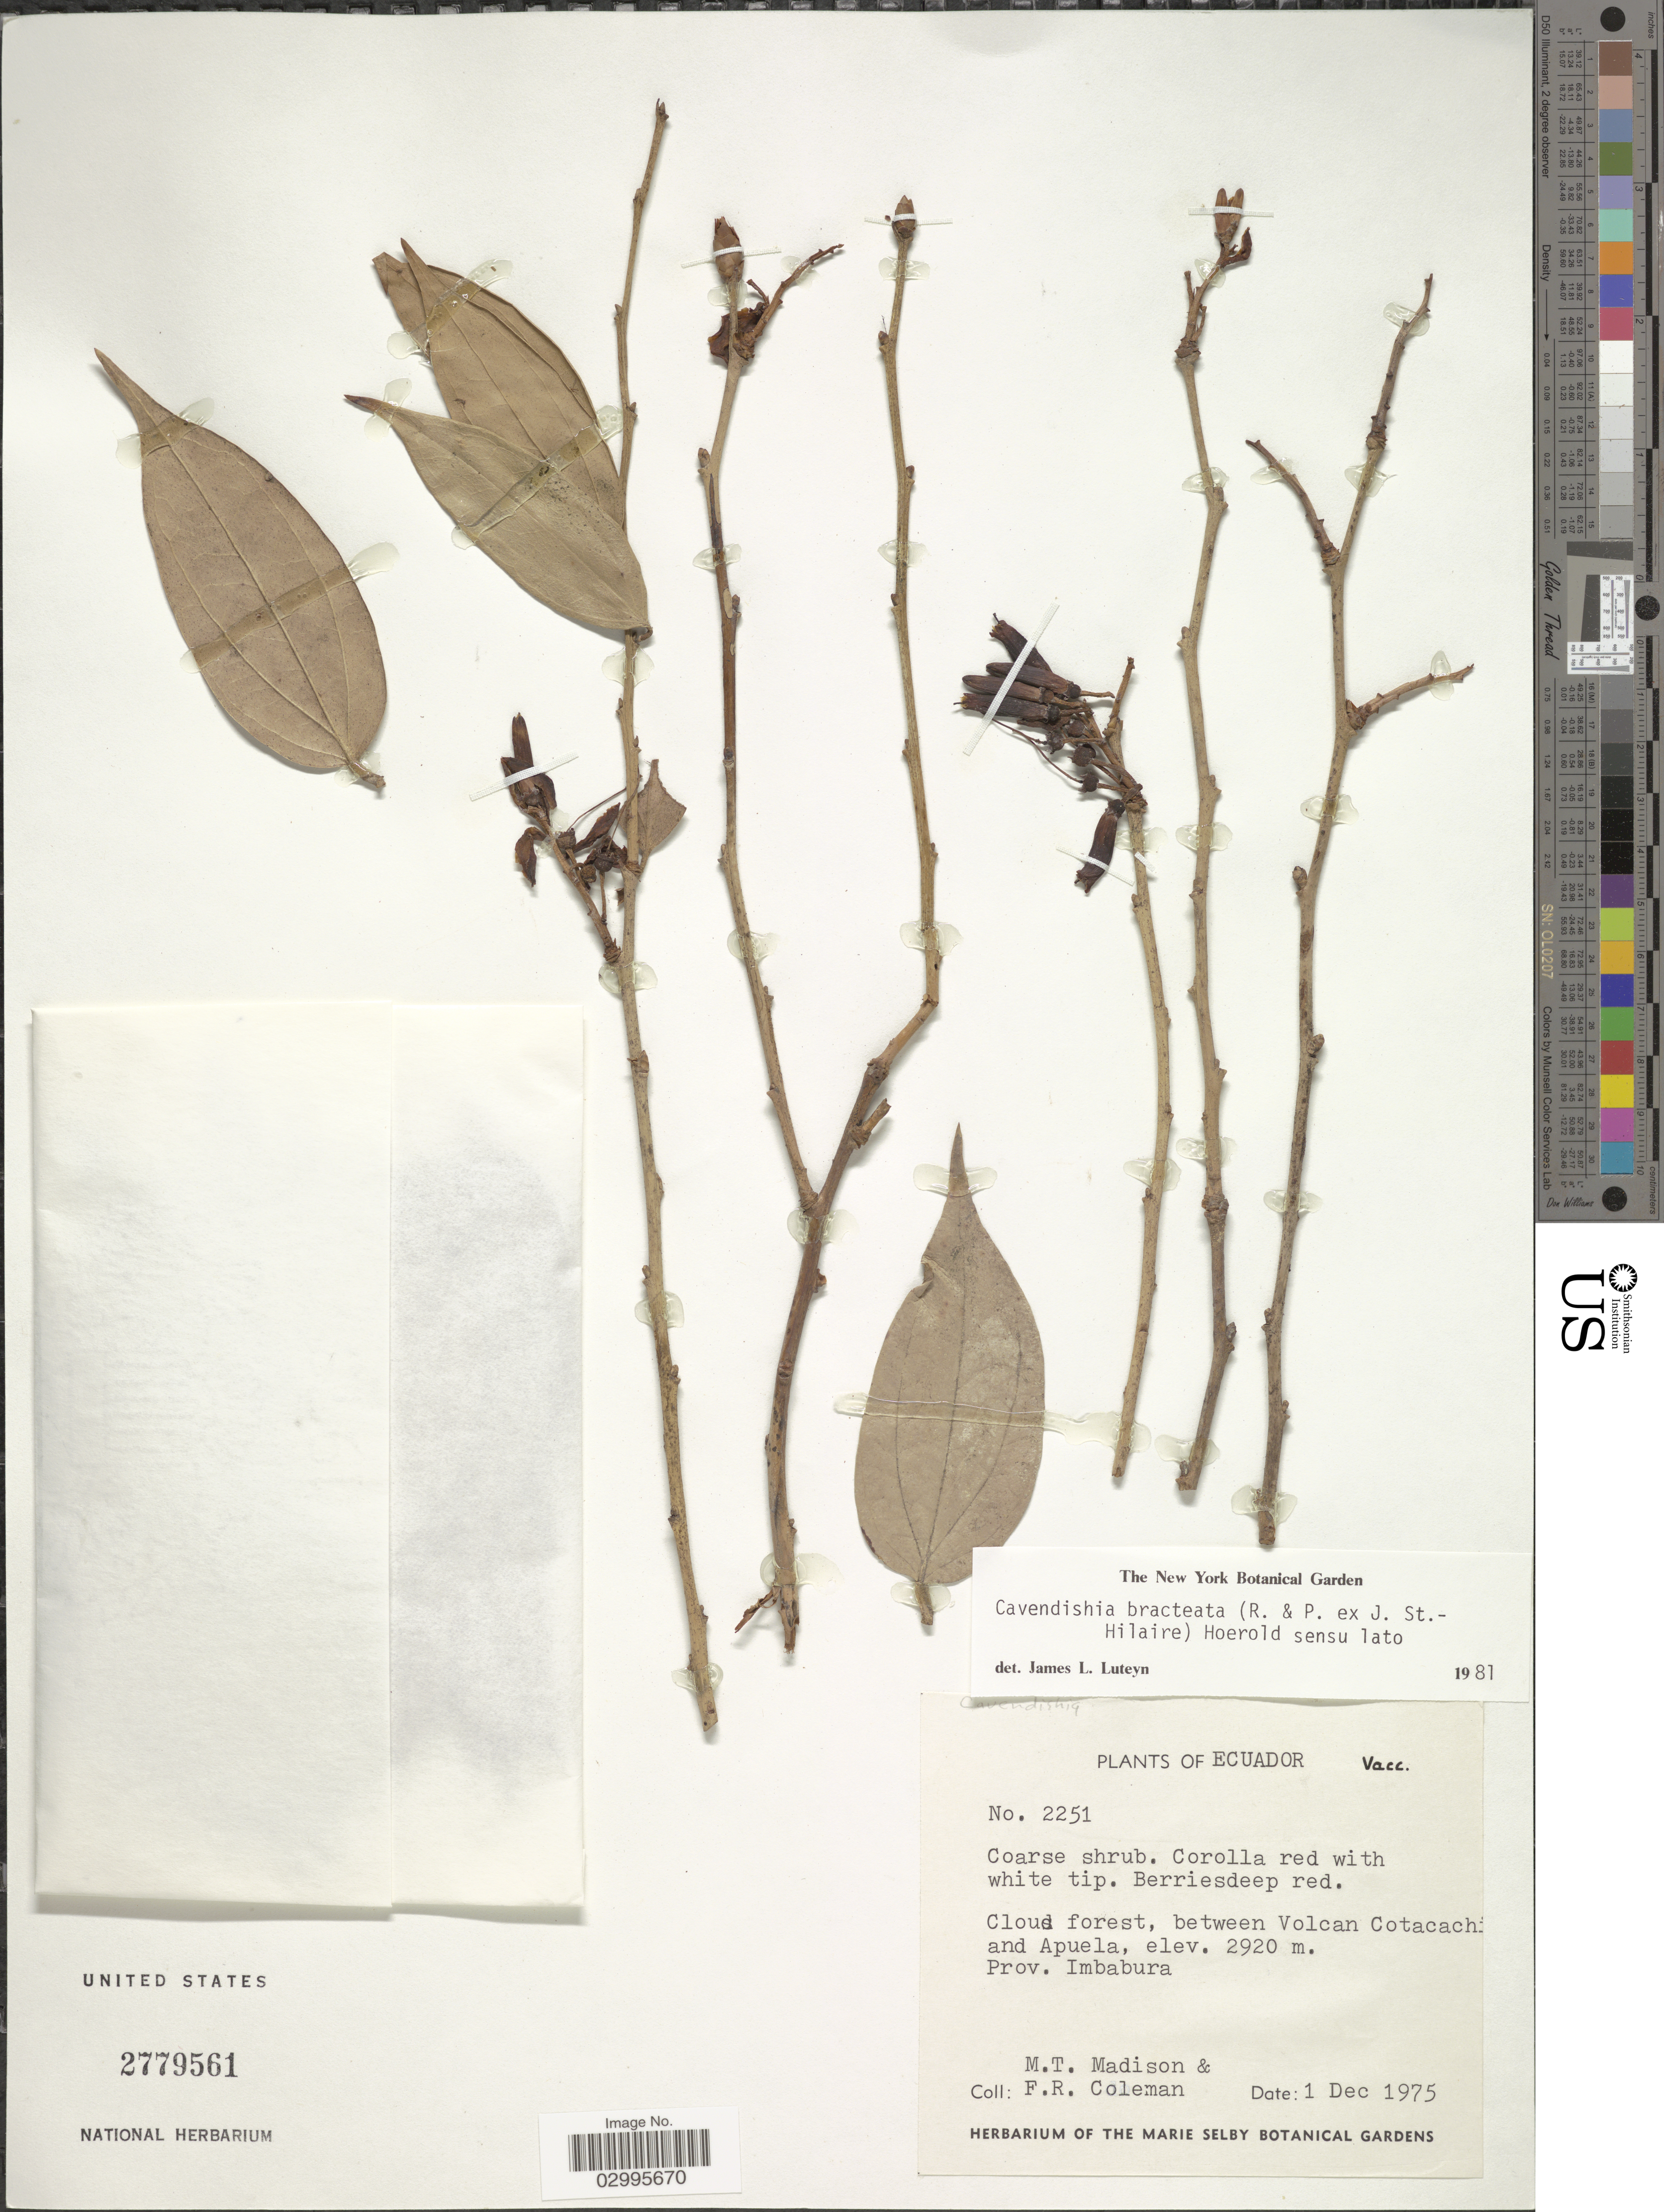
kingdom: Plantae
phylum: Tracheophyta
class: Magnoliopsida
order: Ericales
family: Ericaceae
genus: Cavendishia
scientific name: Cavendishia bracteata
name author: (Ruiz & Pav. ex J. St.-Hil.) Hoerold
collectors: T. Plowman & F. Coleman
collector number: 2251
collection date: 1975-12-01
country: Ecuador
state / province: Imbabura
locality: Cloud forest, between Volcan Cotacachi and Apuela.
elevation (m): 2920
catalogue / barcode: US 2779561